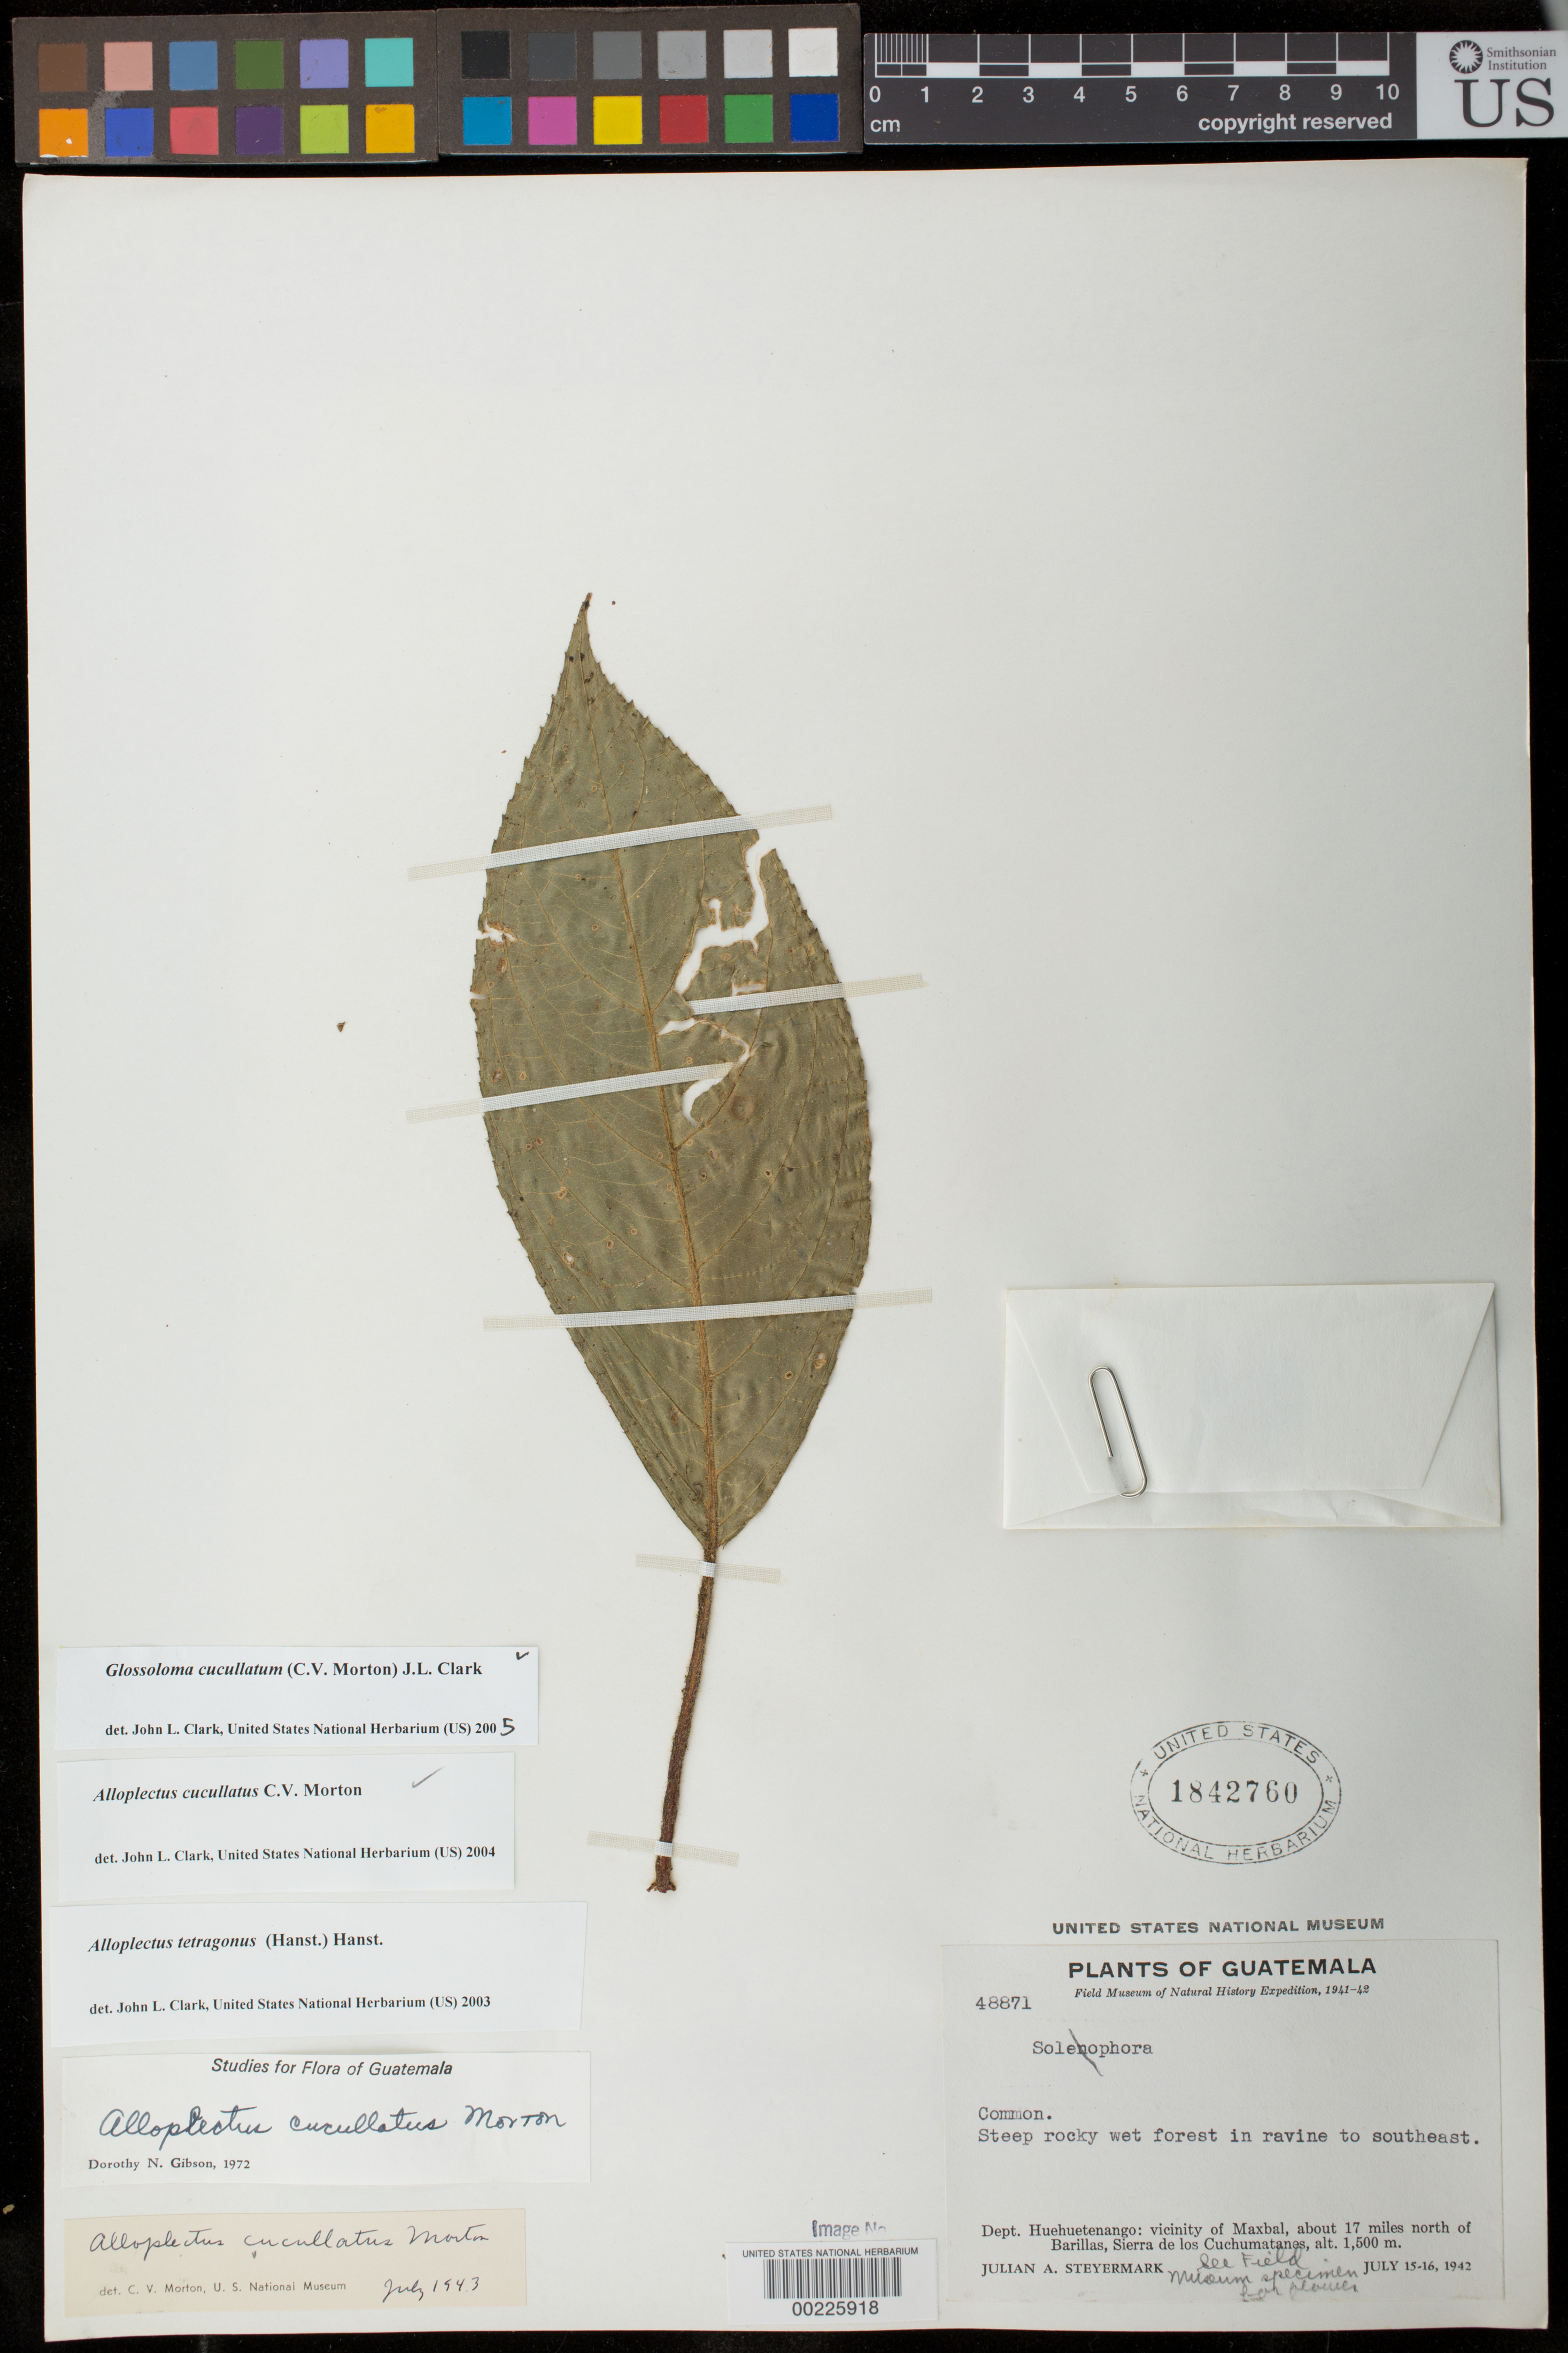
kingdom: Plantae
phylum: Tracheophyta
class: Magnoliopsida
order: Lamiales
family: Gesneriaceae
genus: Glossoloma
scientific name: Glossoloma cucullatum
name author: (C.V. Morton) J.L. Clark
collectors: J. Steyermark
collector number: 48871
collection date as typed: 15-16 Jul 1942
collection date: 1942-07-15/1942-07-16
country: Guatemala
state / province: Huehuetenango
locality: Vicinity of Maxbal, about 17 mi N of Barillas, Sierra de los Cuchumatanes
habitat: Steep rocky wet forest in ravine to southeast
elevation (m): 1500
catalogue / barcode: US 1842760